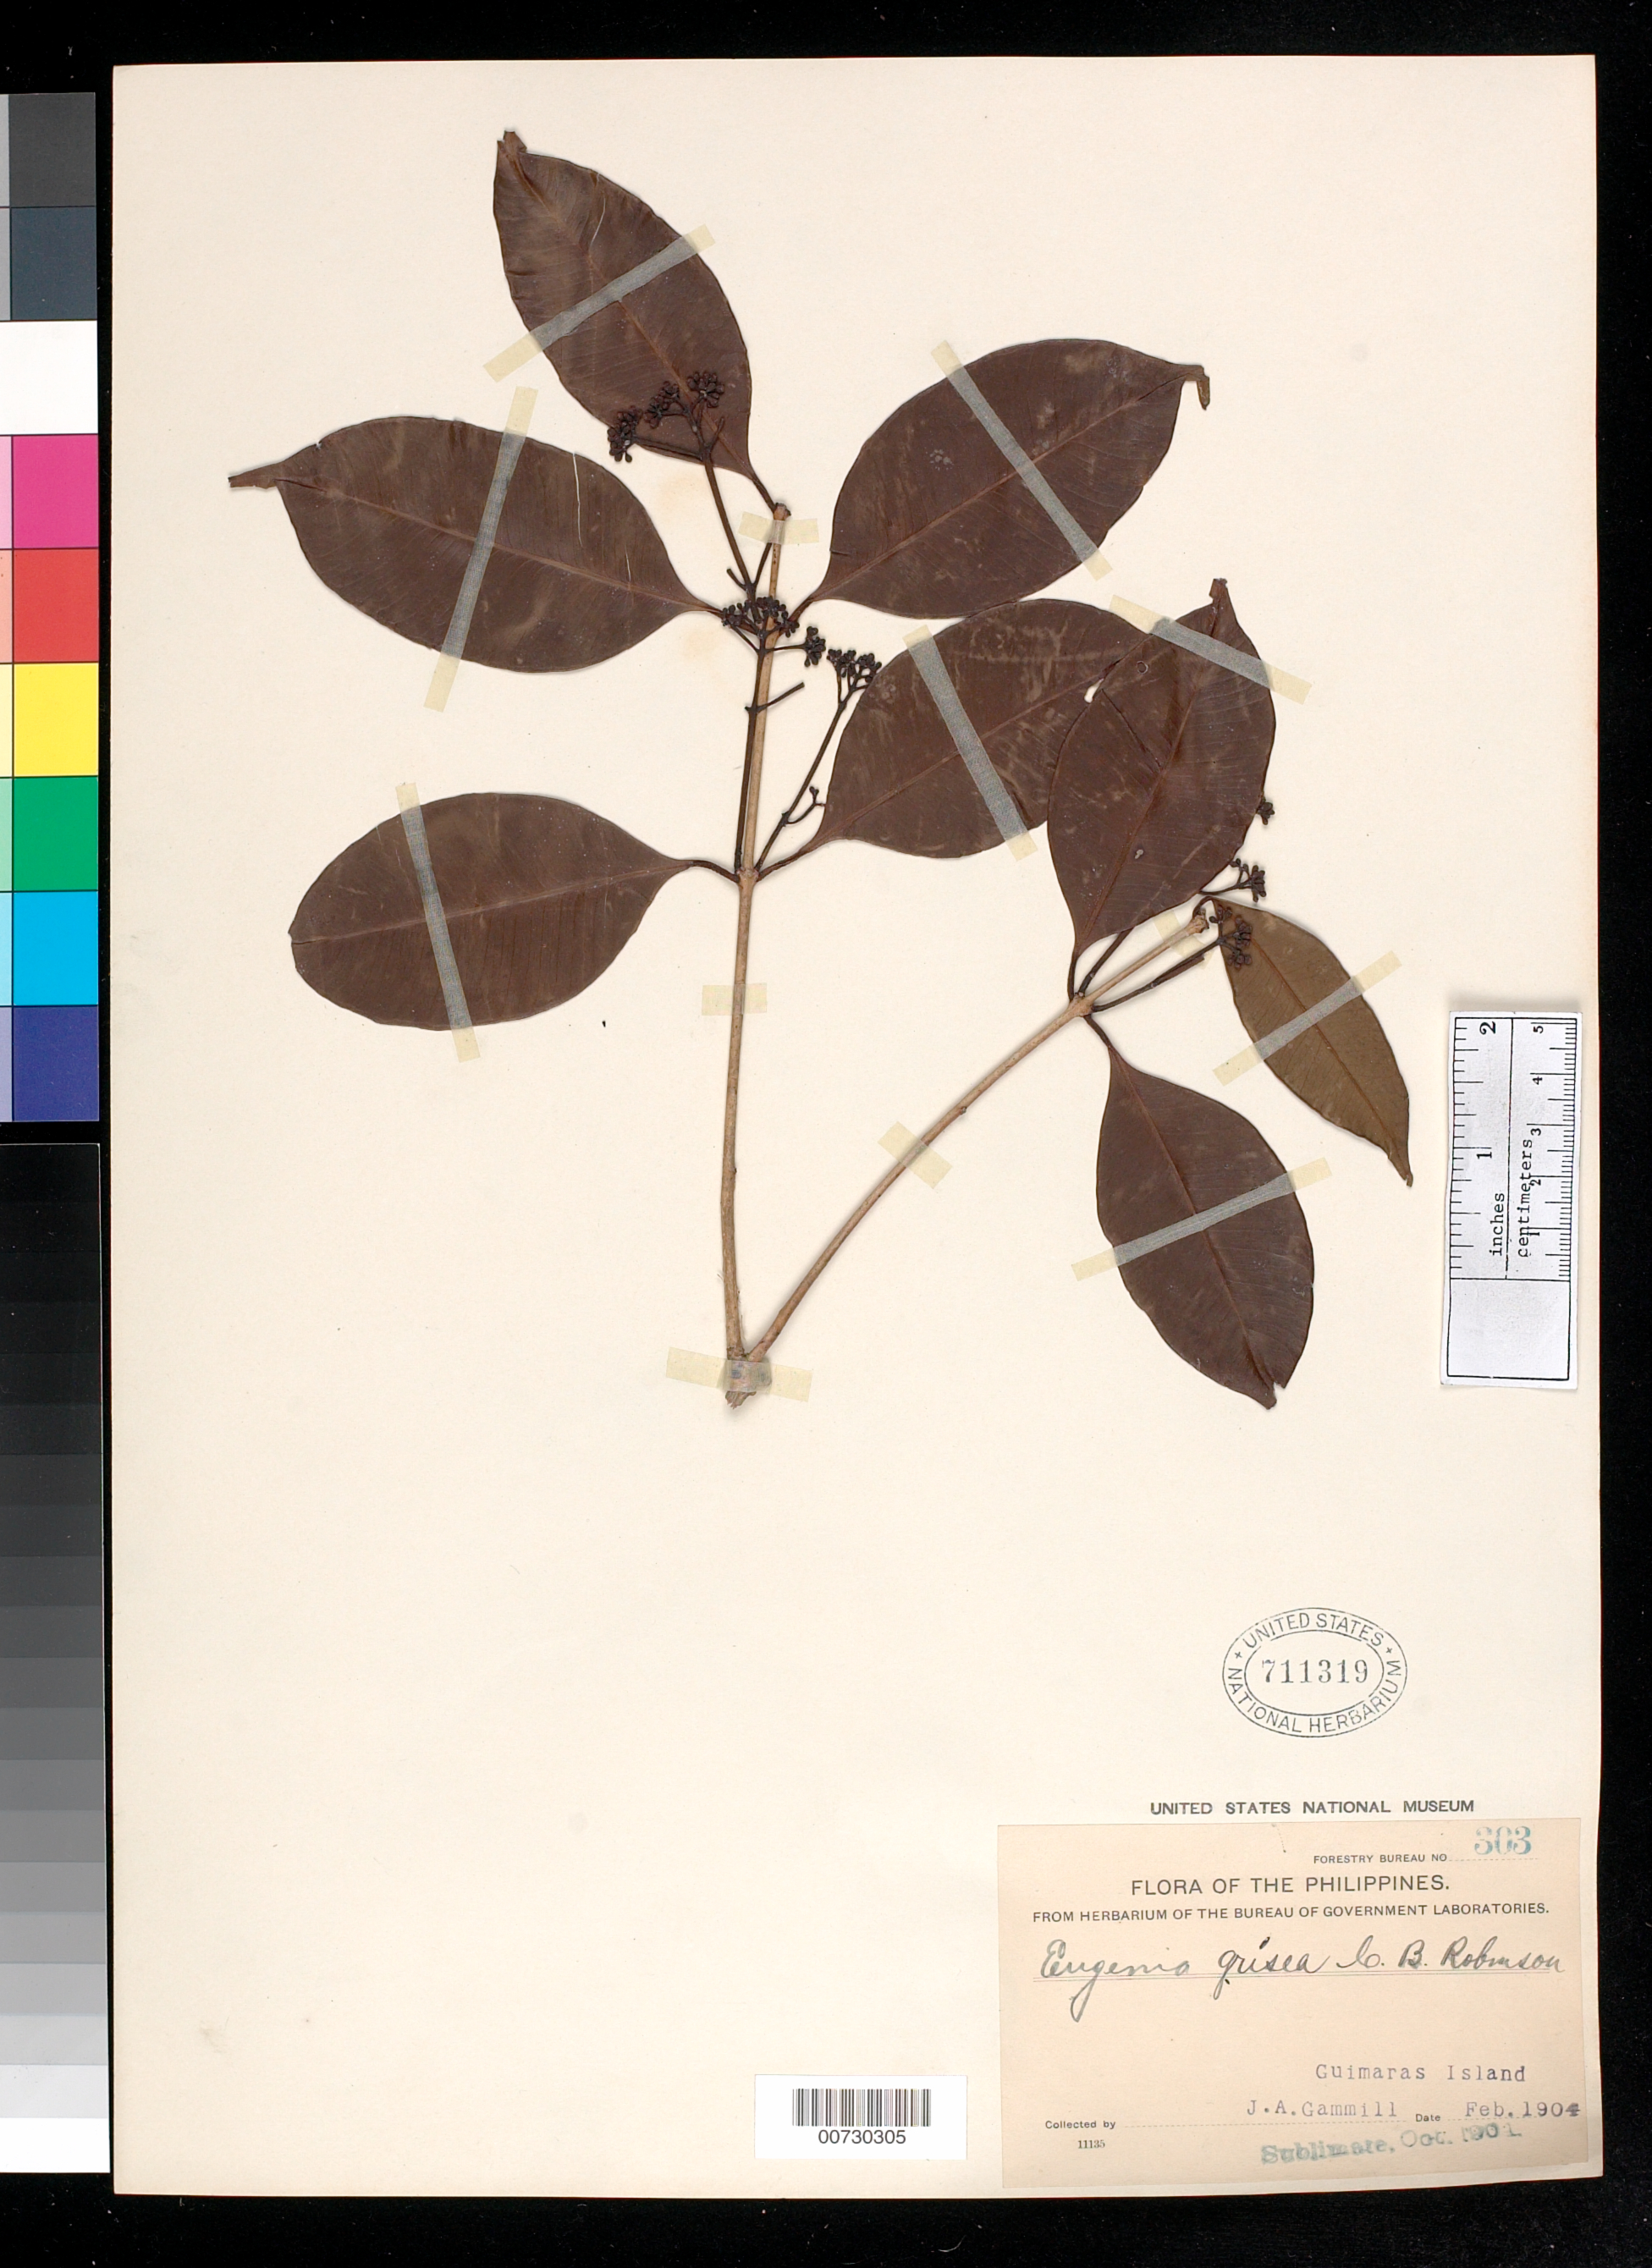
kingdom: Plantae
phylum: Tracheophyta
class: Magnoliopsida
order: Myrtales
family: Myrtaceae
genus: Syzygium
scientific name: Syzygium griseum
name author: (C.B. Rob.) Airy Shaw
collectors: J. Gammill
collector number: For. Bur. 303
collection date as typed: Feb 1904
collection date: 1904-02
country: Philippines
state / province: Western Visayas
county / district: Iloilo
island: Guimaras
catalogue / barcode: US 711319